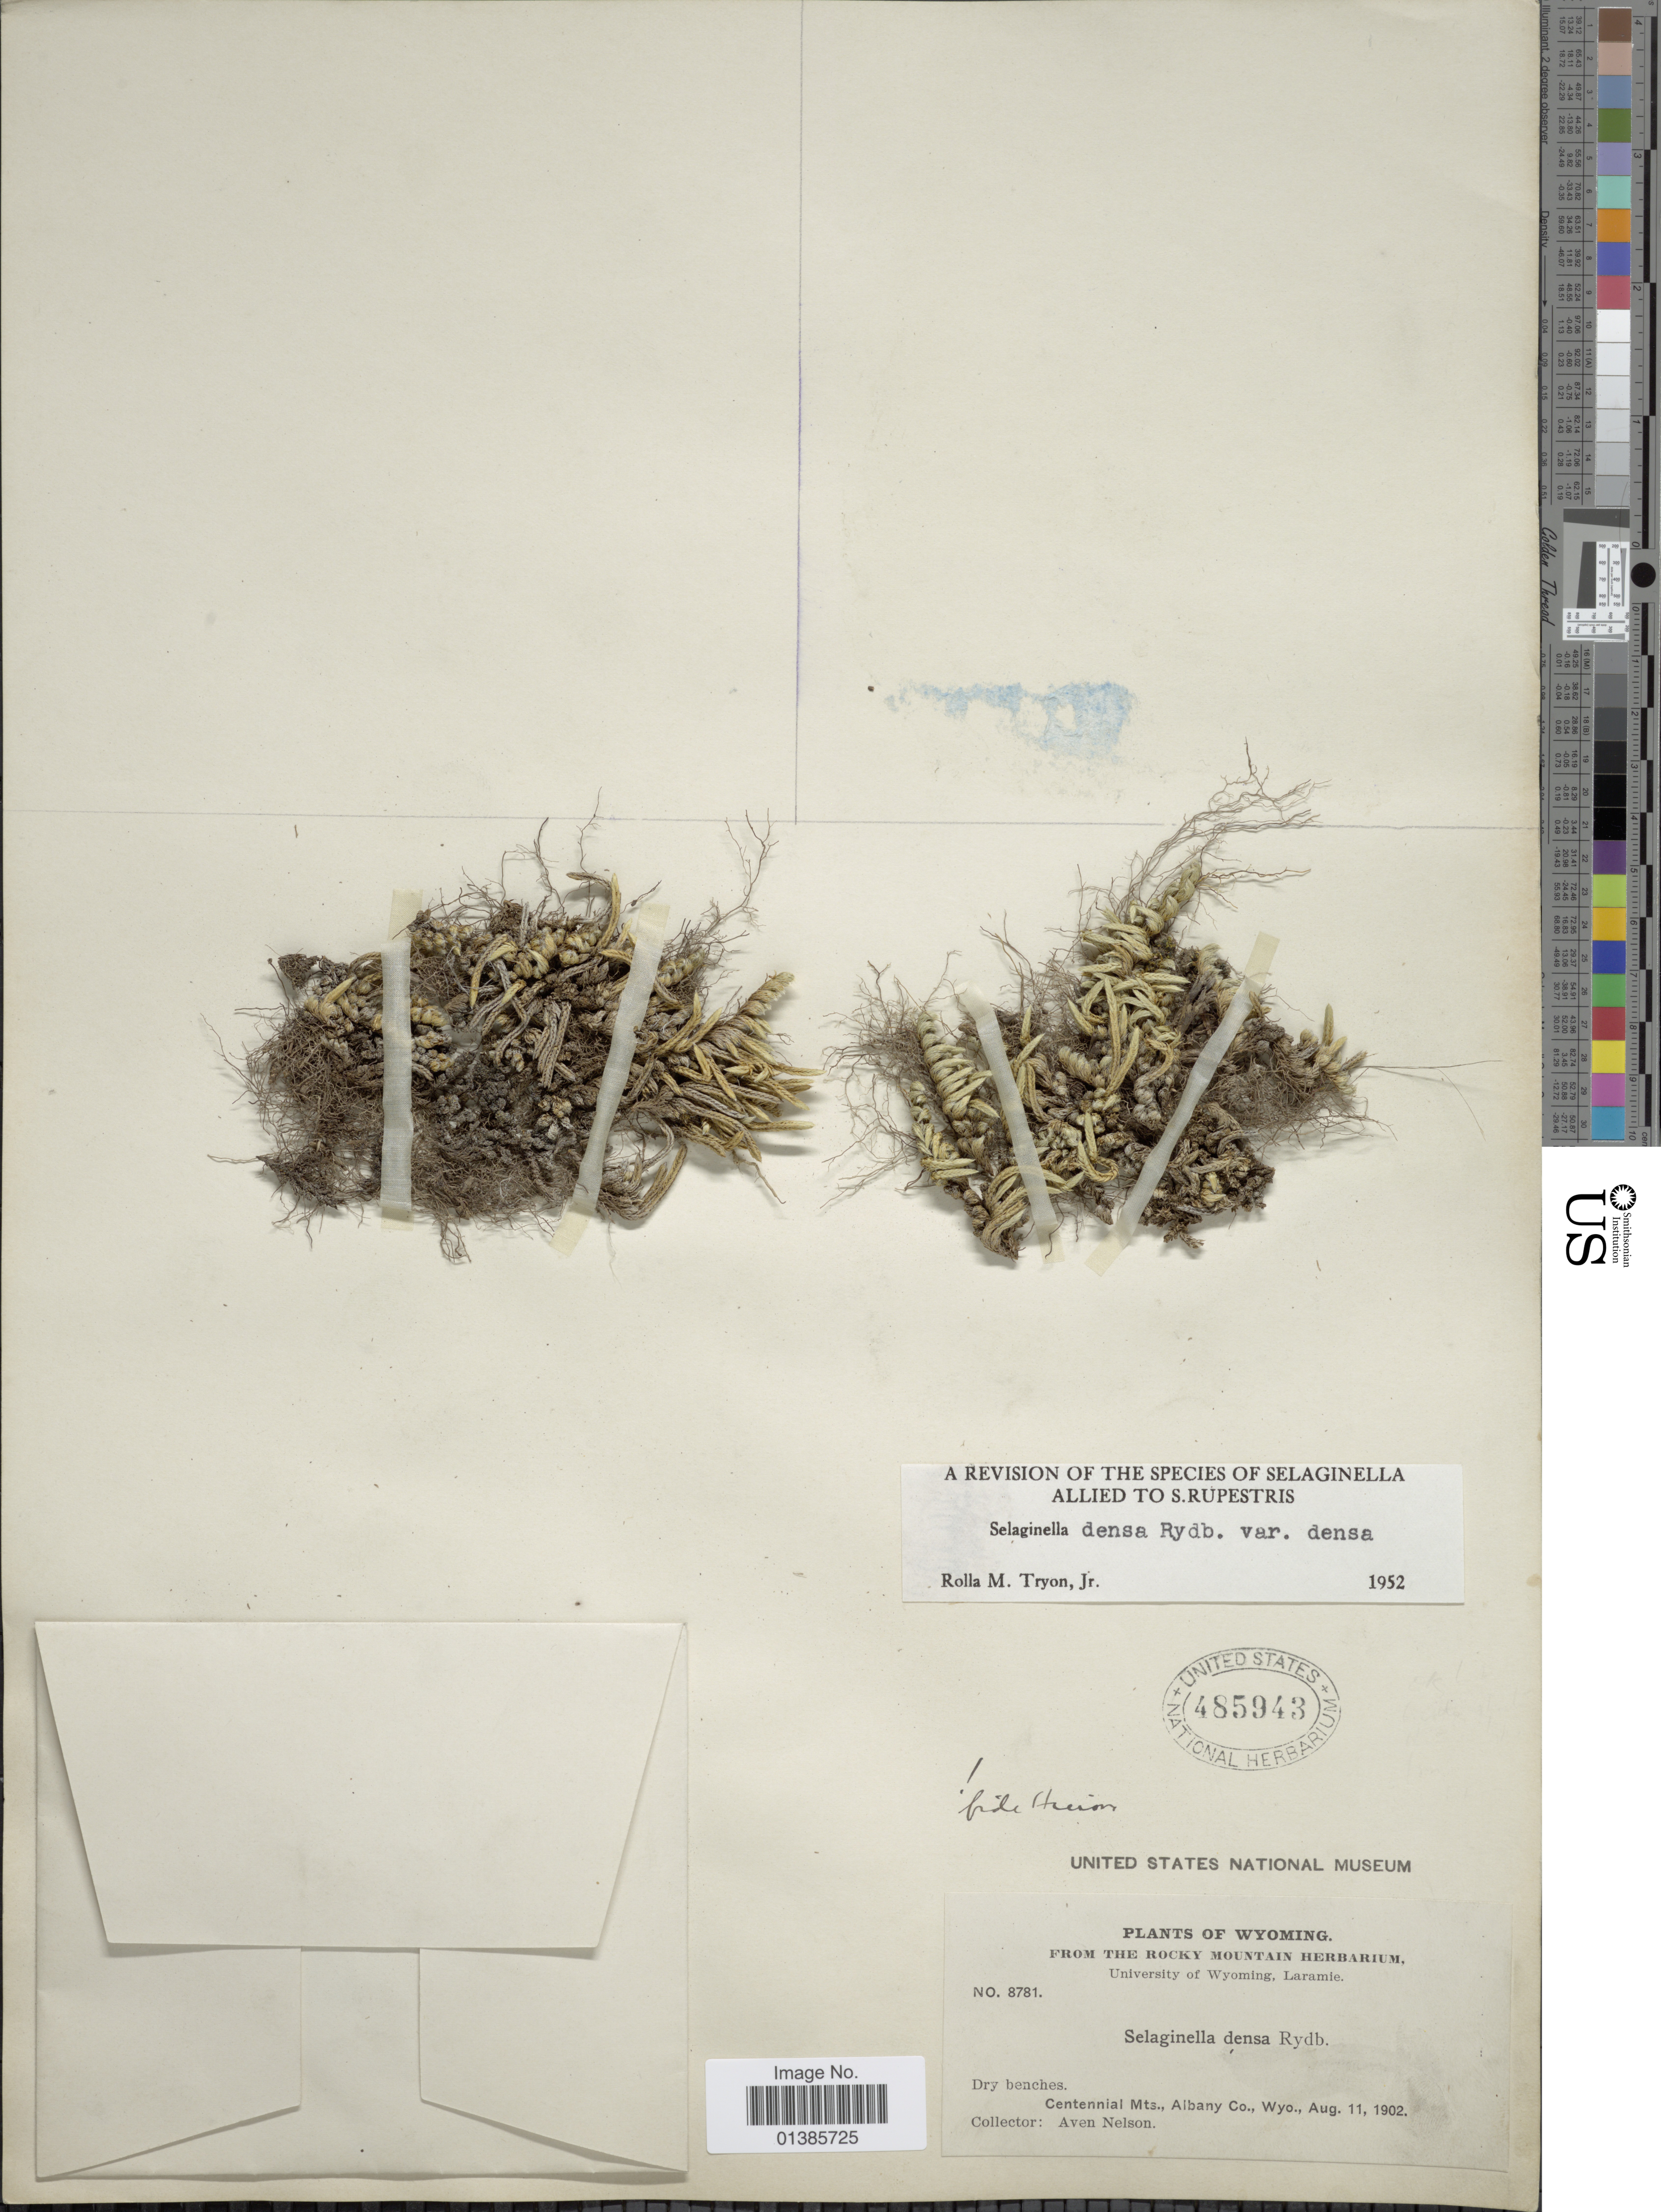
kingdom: Plantae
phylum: Tracheophyta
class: Lycopodiopsida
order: Selaginellales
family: Selaginellaceae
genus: Selaginella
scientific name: Selaginella densa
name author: Rydb.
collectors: A. Nelson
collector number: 8781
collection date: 1902-08-11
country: United States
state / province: Wyoming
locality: Centennial Mts., Albany Co.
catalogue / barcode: US 485943